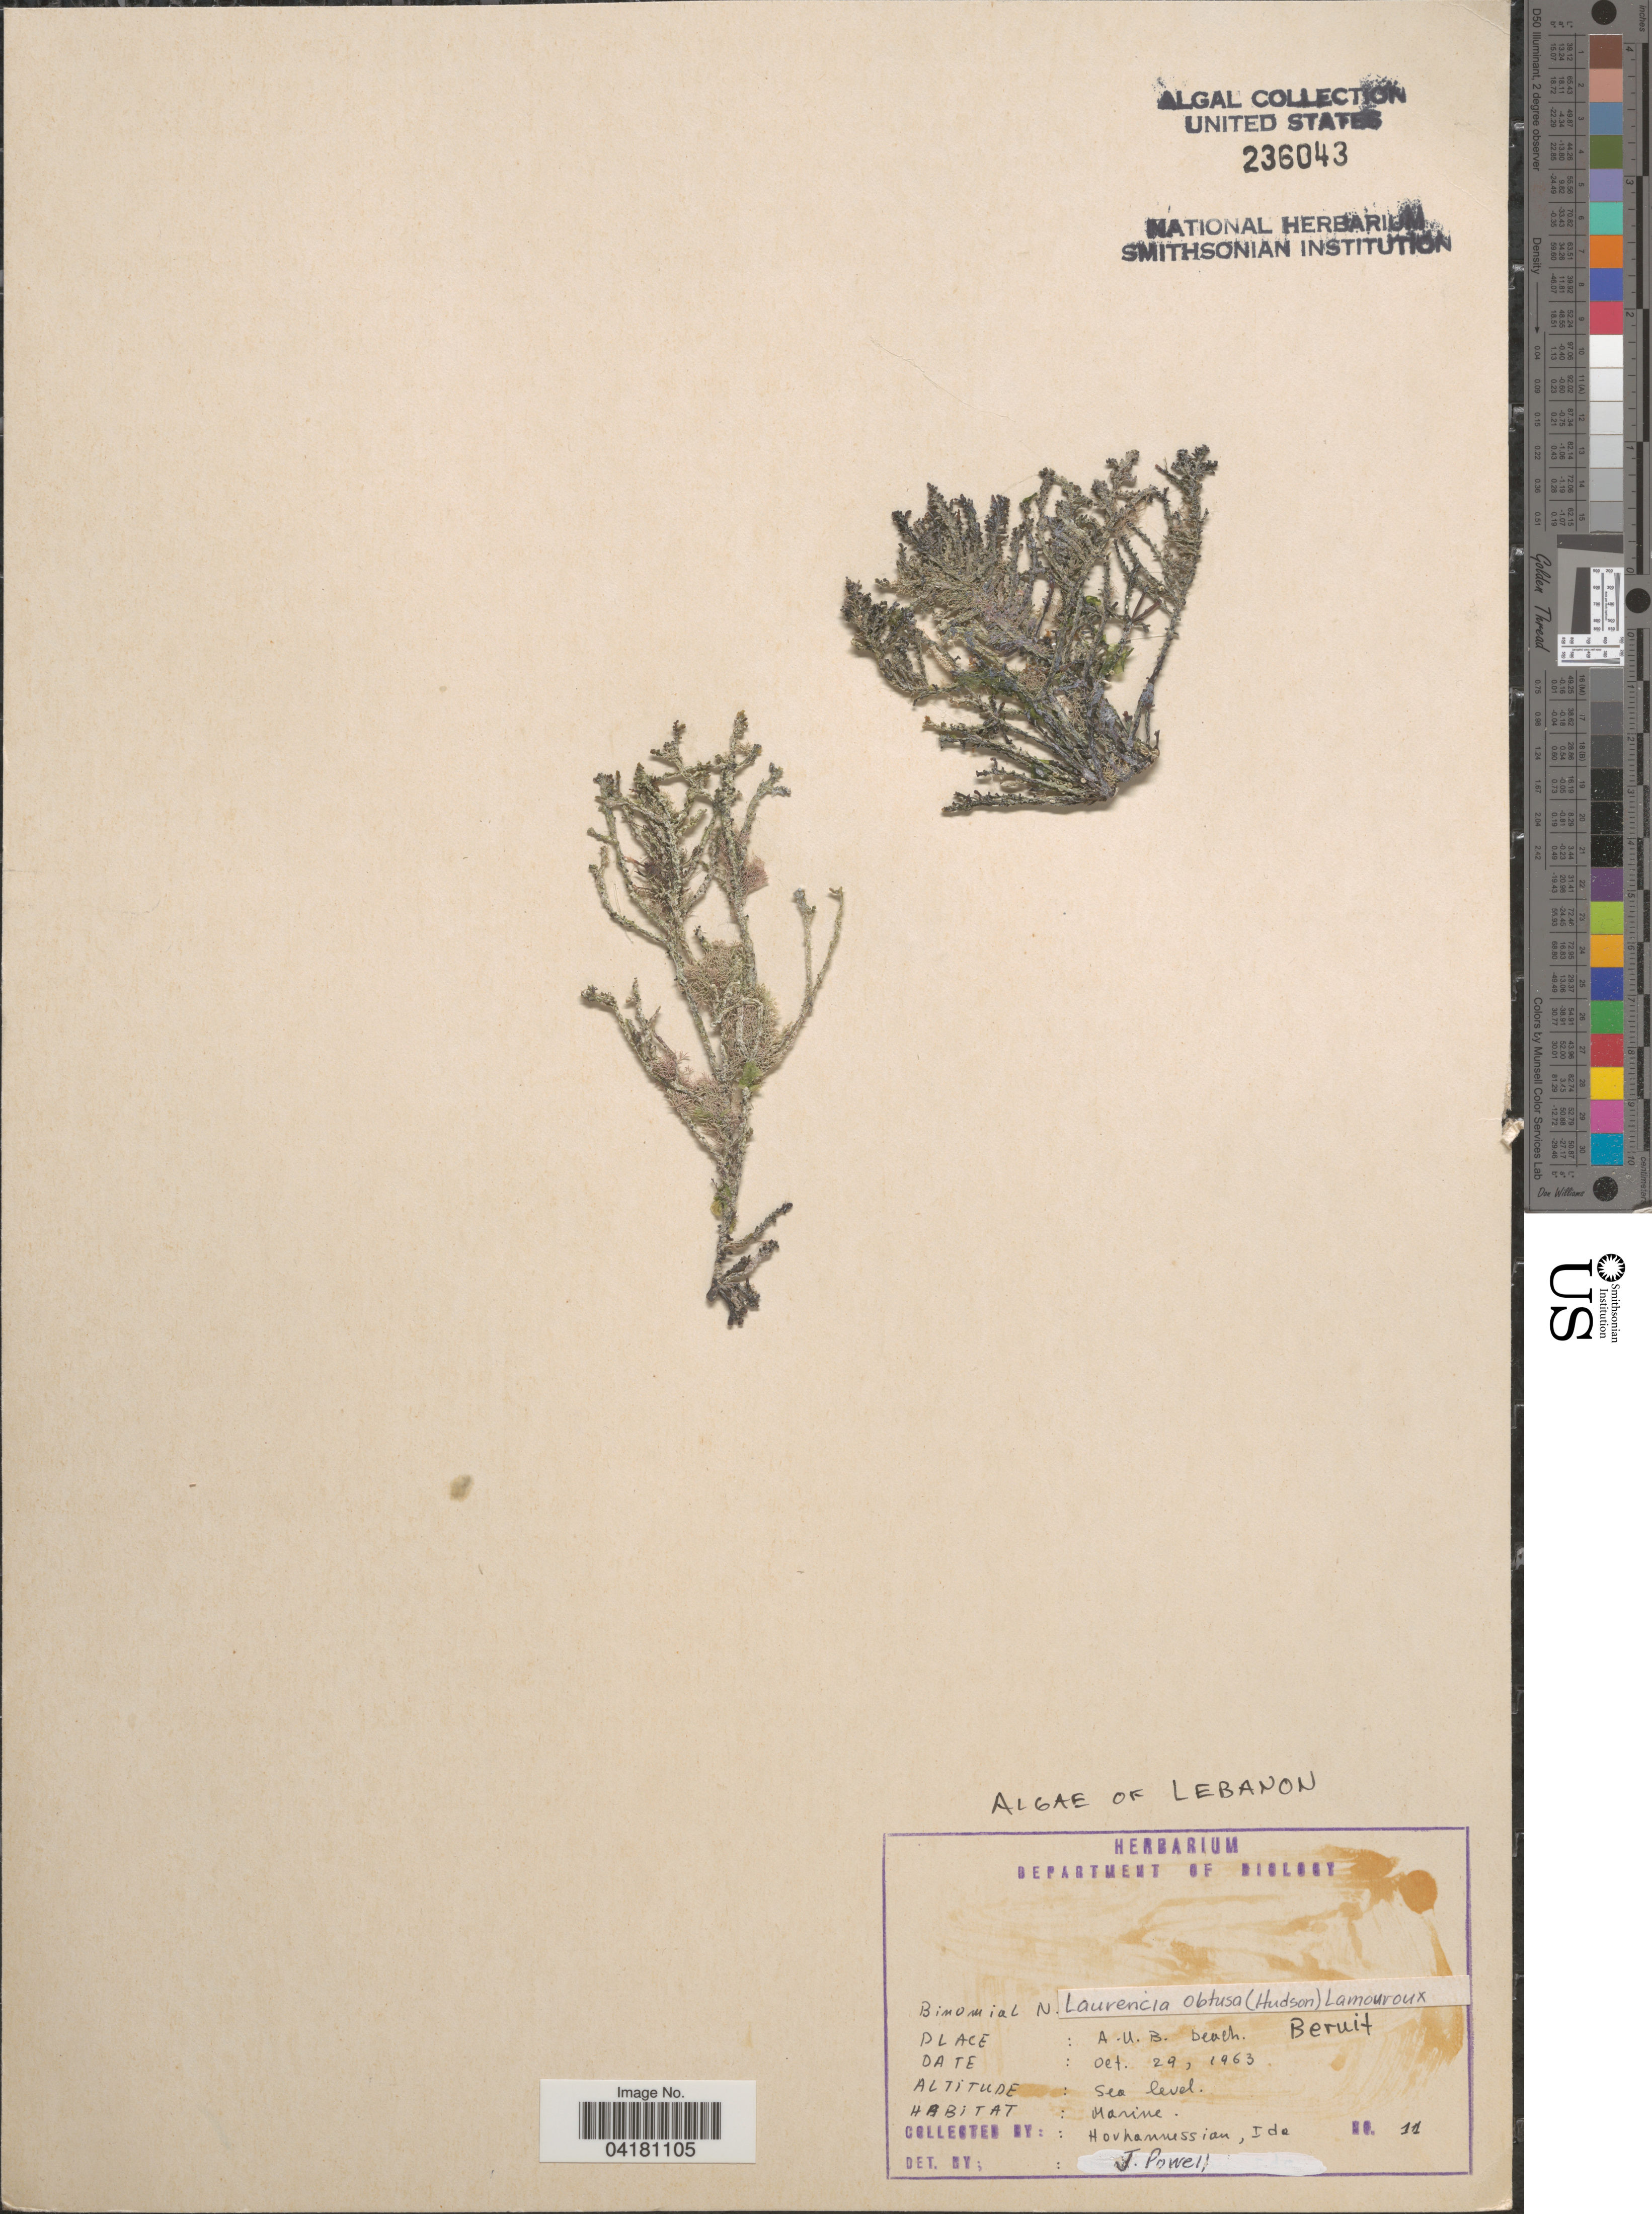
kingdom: Plantae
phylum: Rhodophyta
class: Florideophyceae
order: Ceramiales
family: Rhodomelaceae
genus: Laurencia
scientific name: Laurencia obtusa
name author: (Huds.) J.V.Lamouroux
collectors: I. Hovhannessian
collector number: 11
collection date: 1963-10-29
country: Lebanon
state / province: Beyrouth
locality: A.U.B. beach. Beruit.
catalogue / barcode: US 236043